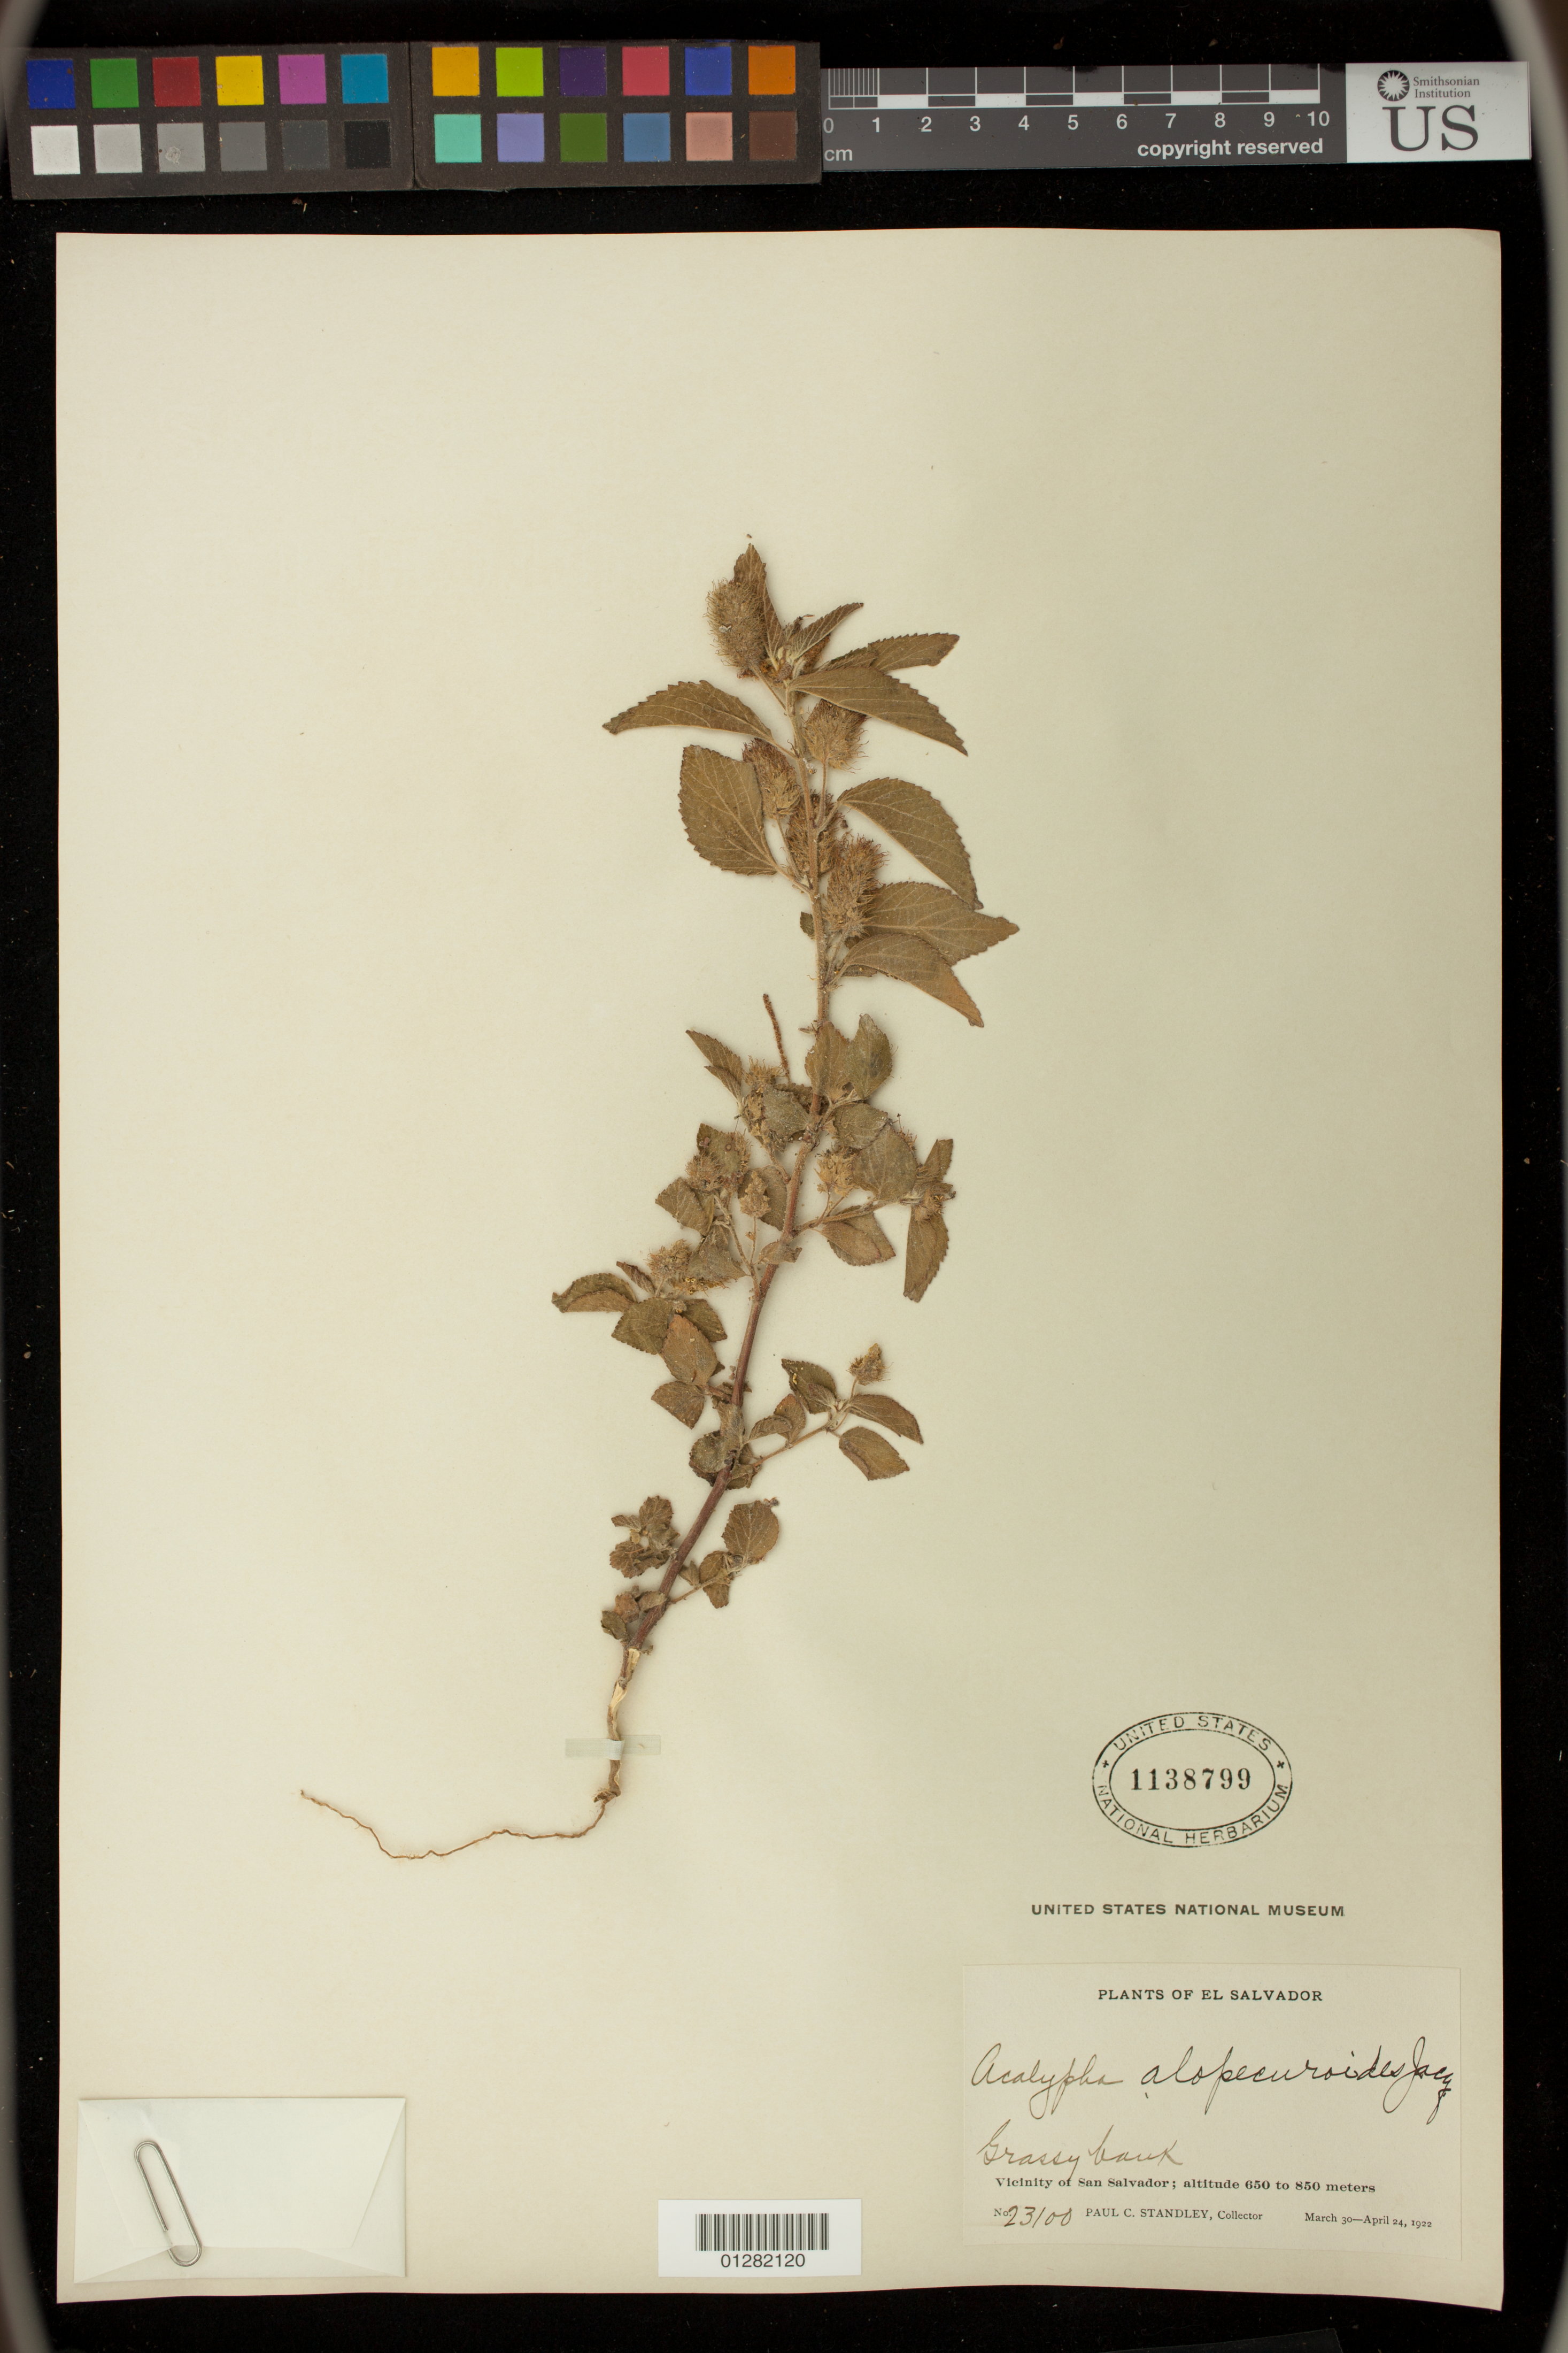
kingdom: Plantae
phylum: Tracheophyta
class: Magnoliopsida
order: Malpighiales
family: Euphorbiaceae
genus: Acalypha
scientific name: Acalypha arvensis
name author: Poepp.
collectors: P. C. Standley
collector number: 23100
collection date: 1922-03-30/1922-04-24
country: El Salvador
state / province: San Salvador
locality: Vicinity of San Salvador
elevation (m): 198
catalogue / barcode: US 1138799